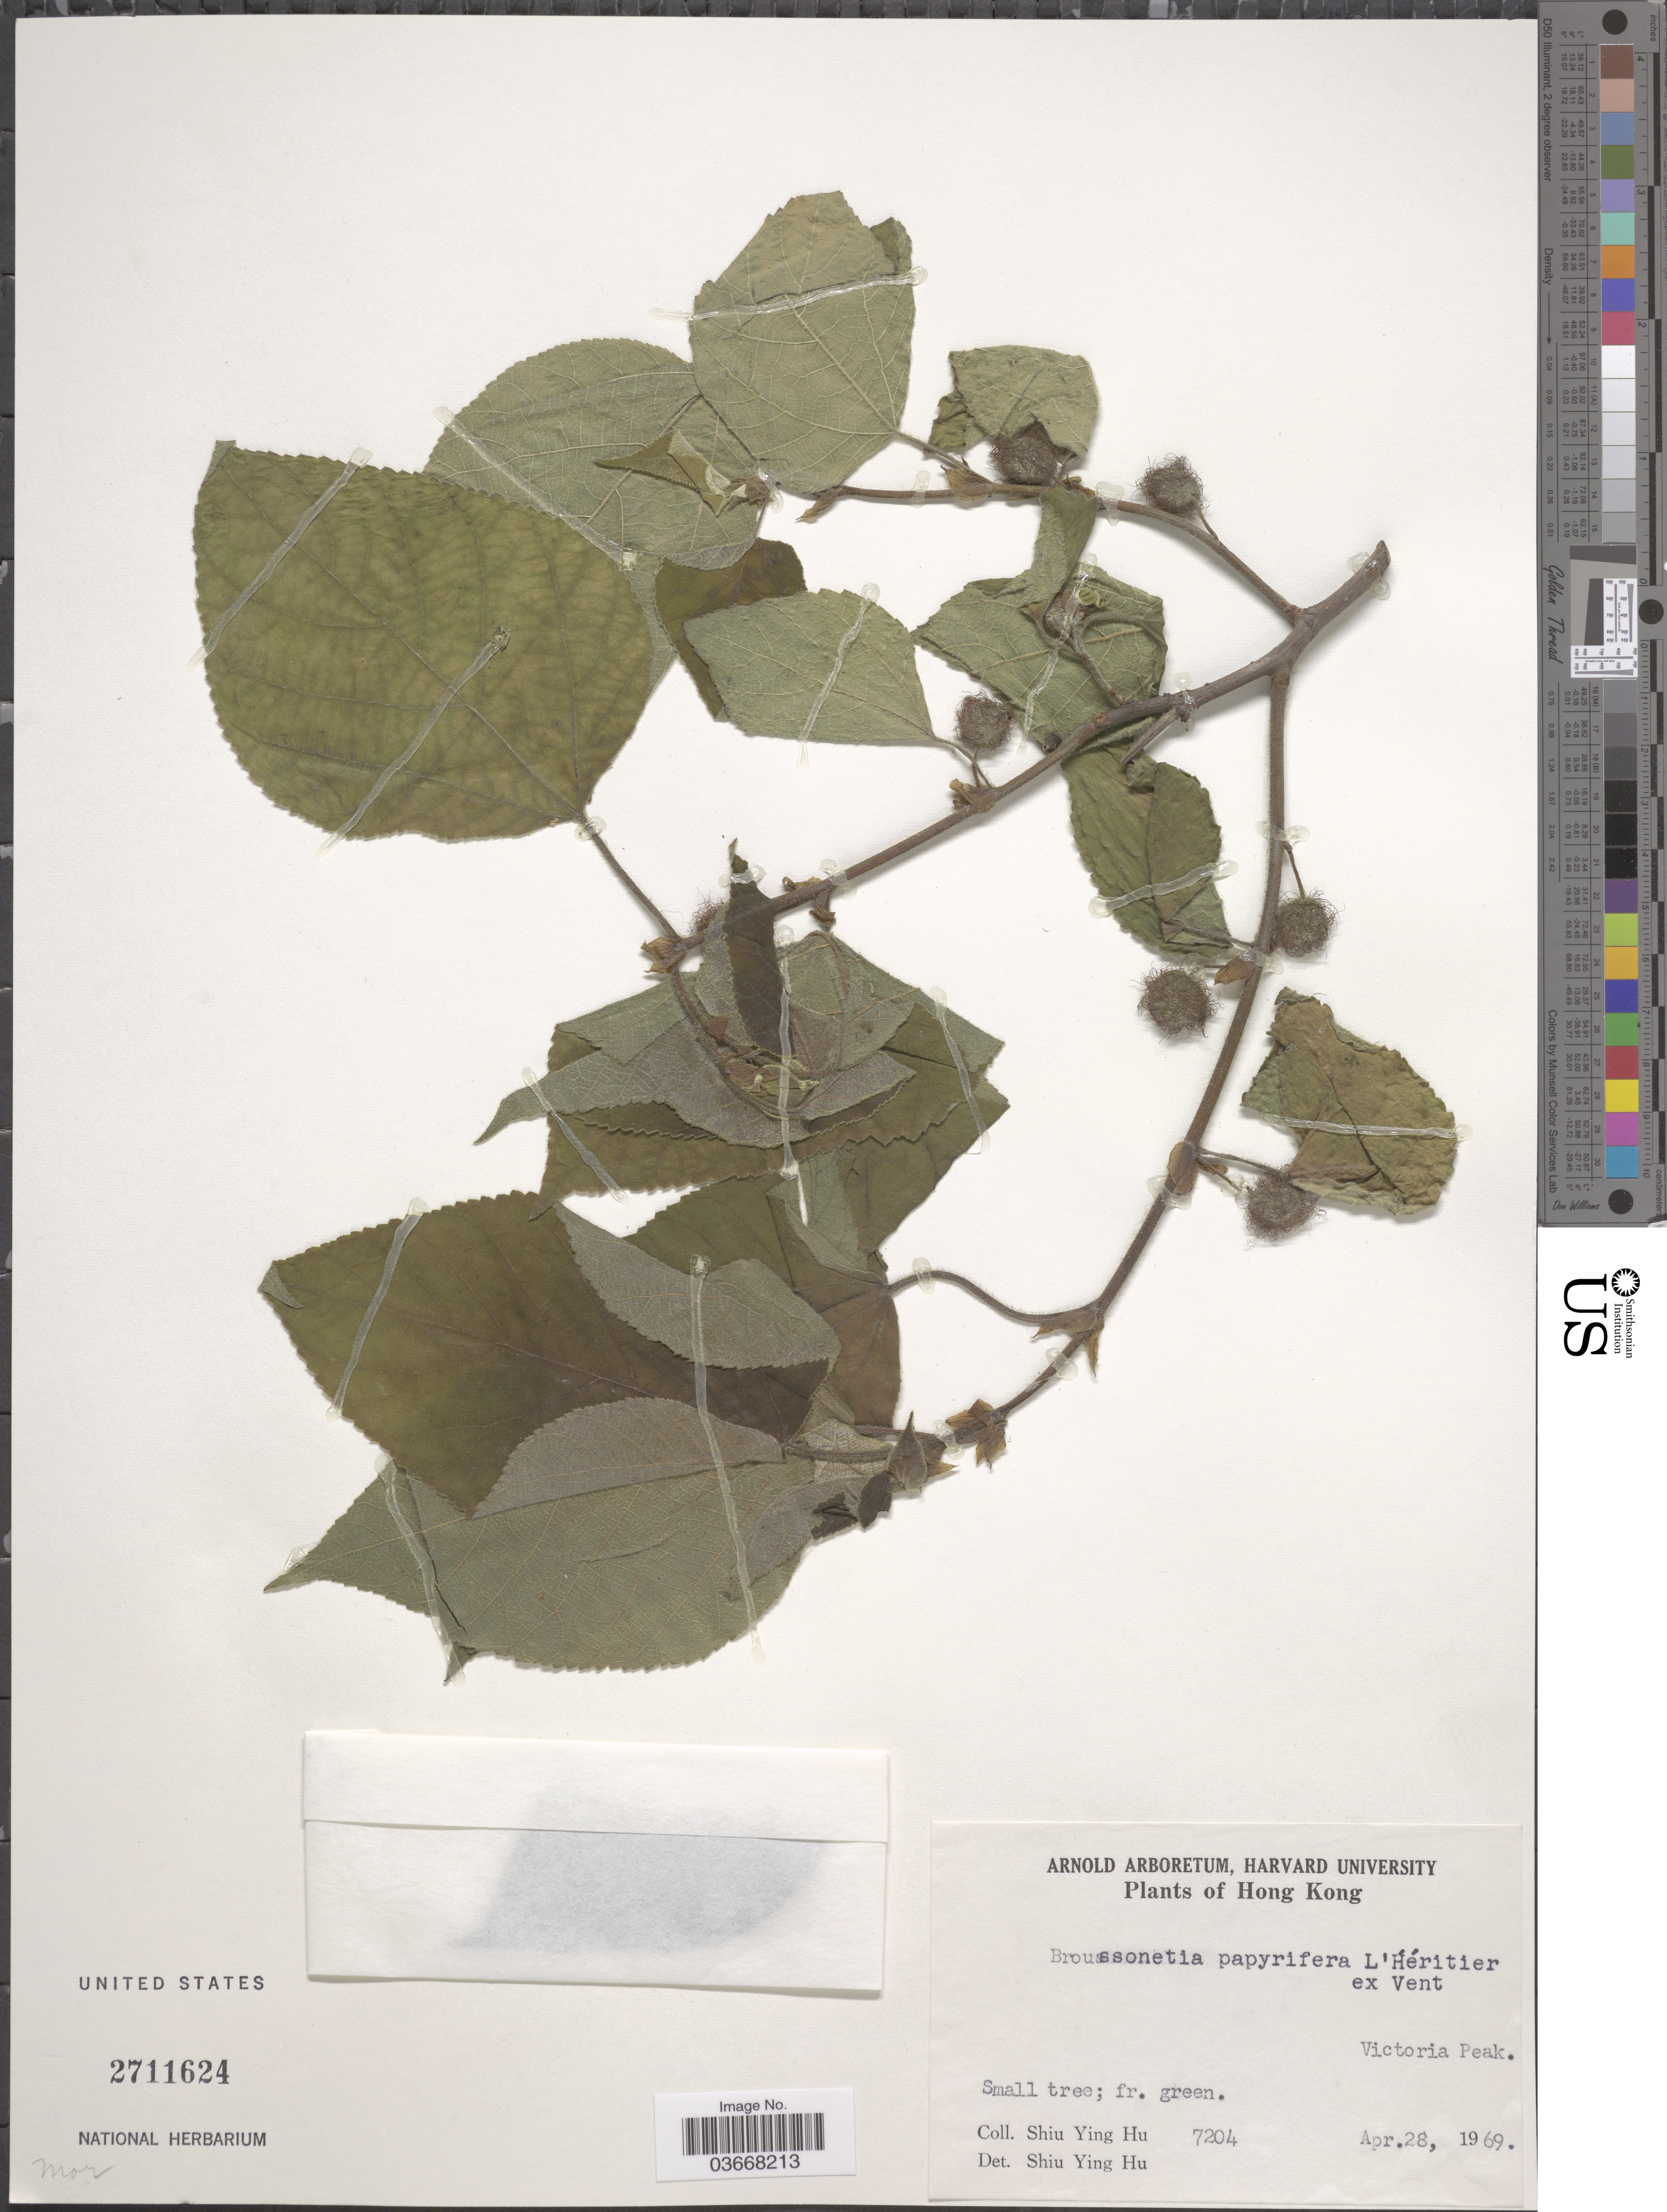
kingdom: Plantae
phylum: Tracheophyta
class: Magnoliopsida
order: Rosales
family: Moraceae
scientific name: Broussoneta papyrifera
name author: (L.) L'Hér. ex Vent.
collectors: S. Y. Hu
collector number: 7204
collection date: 1969-04-28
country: China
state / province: Hong Kong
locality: Victoria Peak.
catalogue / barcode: US 2711624